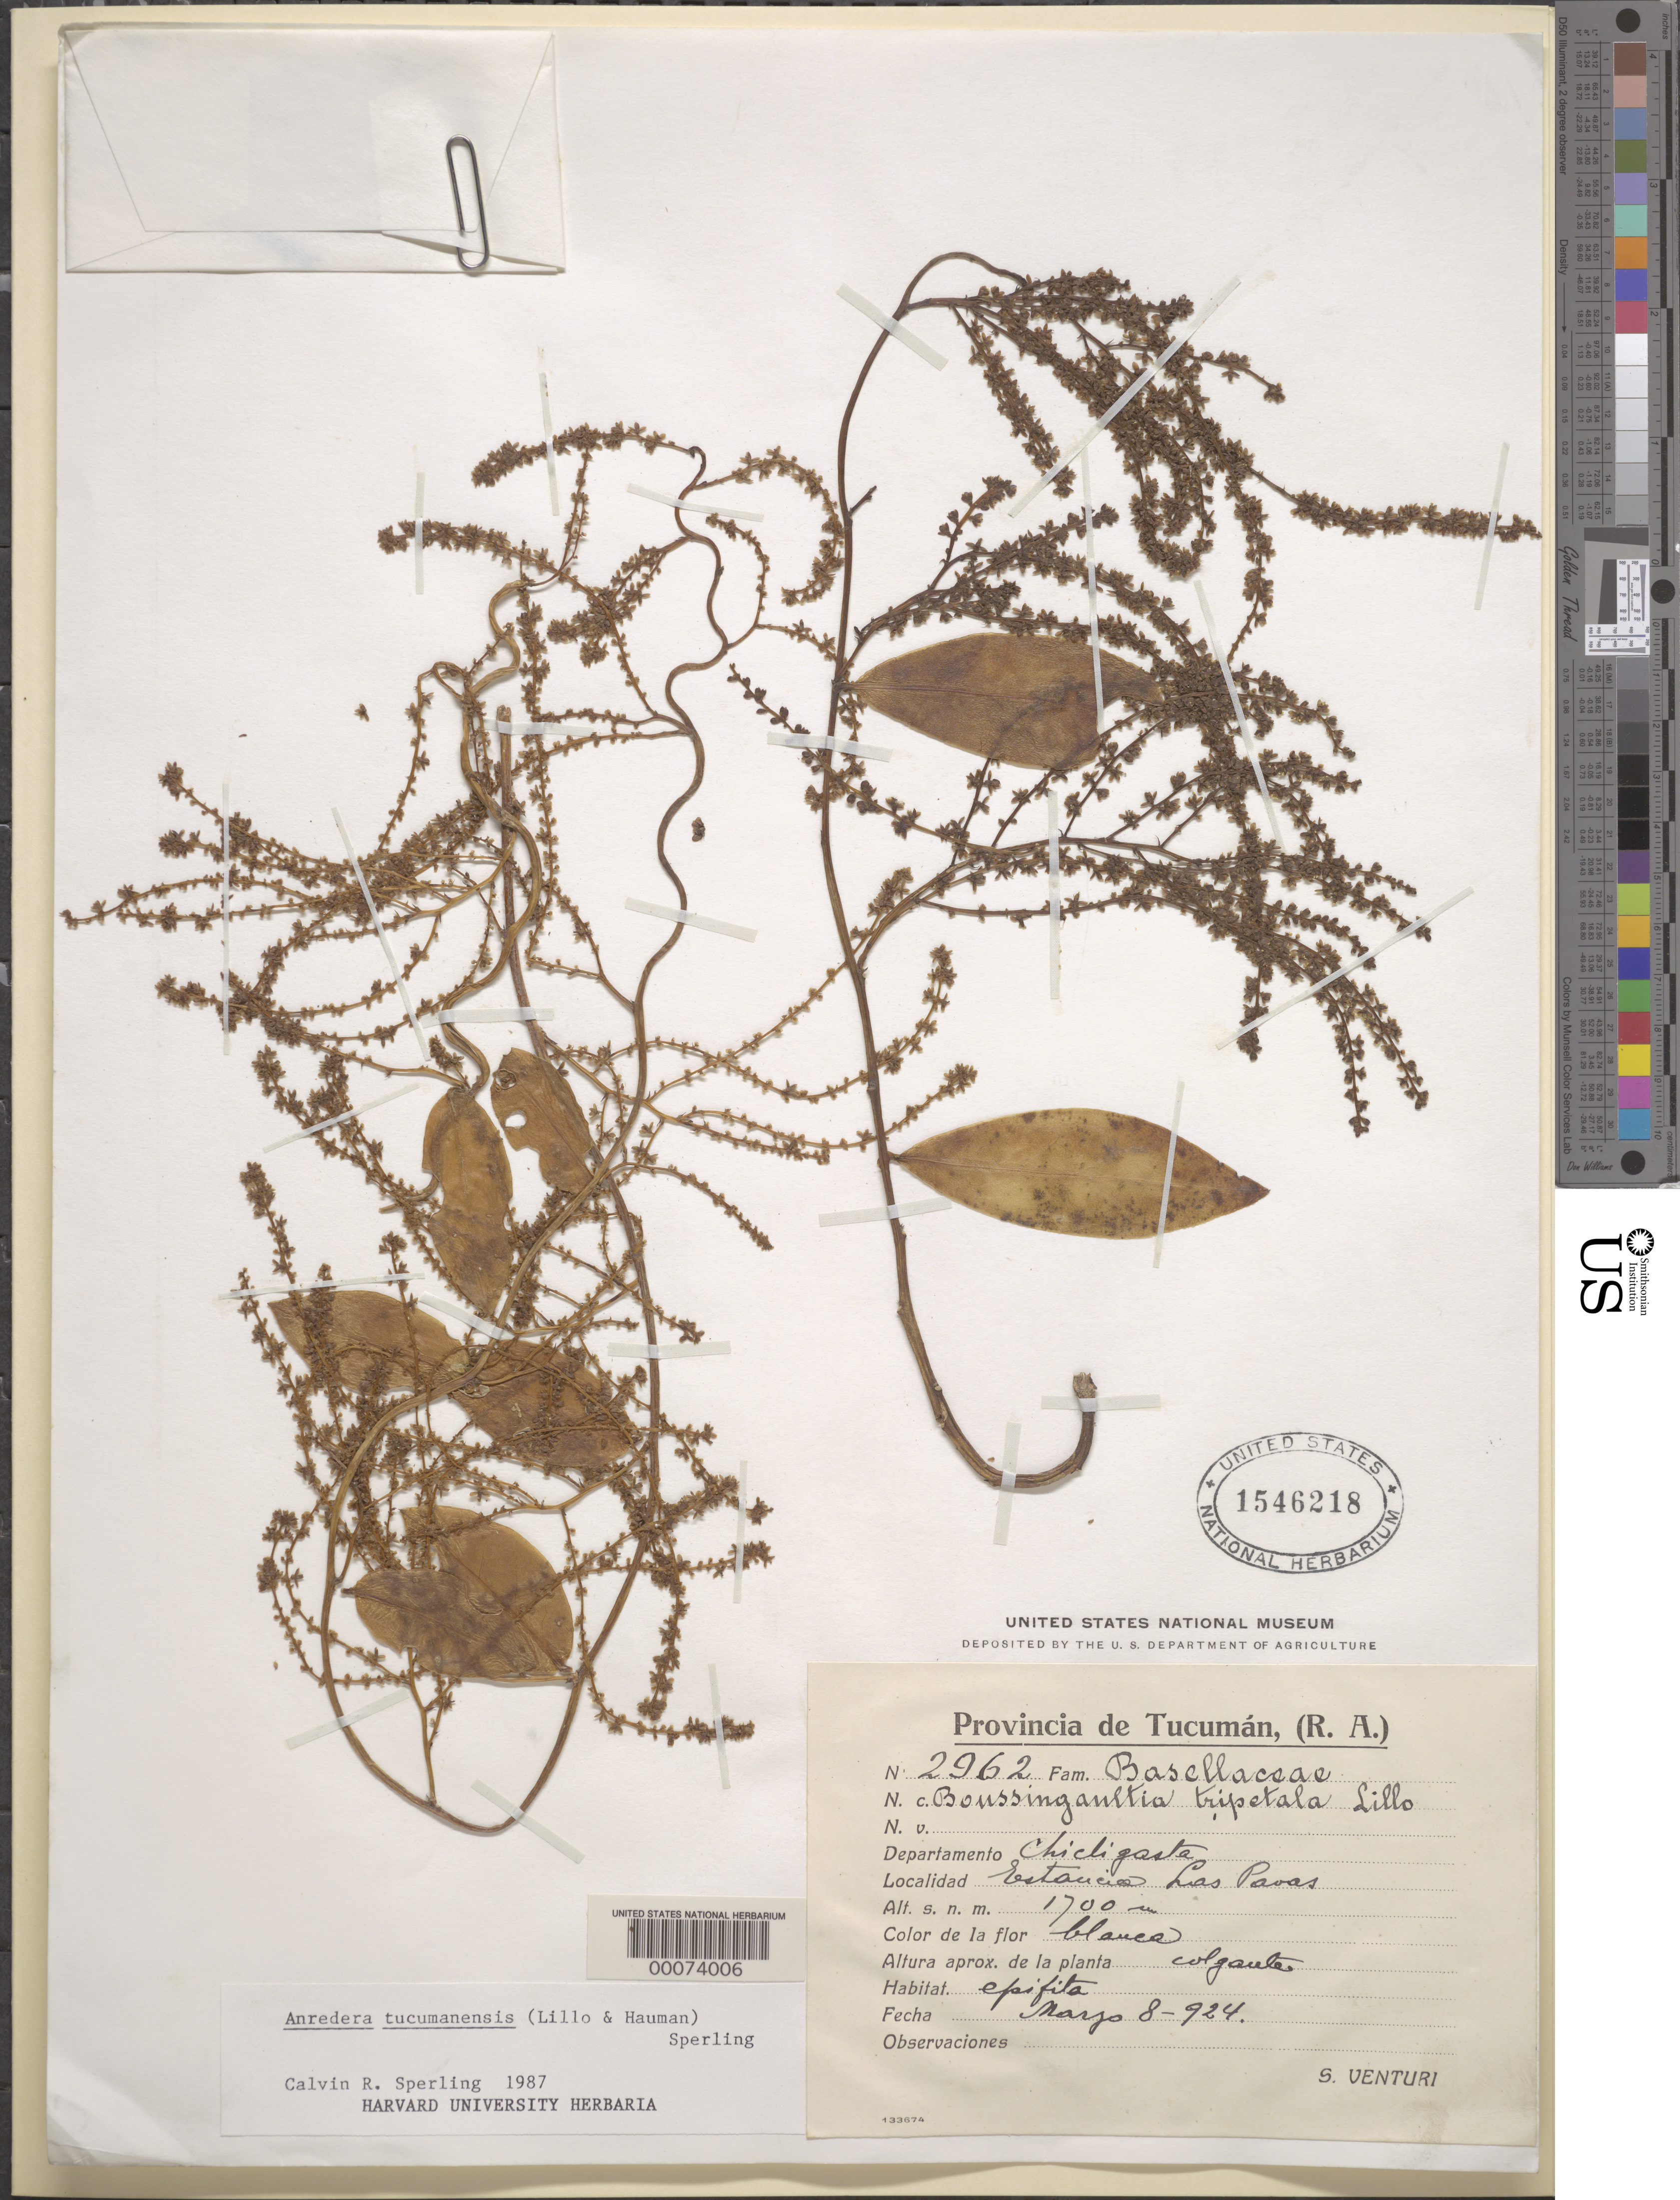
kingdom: Plantae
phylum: Tracheophyta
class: Magnoliopsida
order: Caryophyllales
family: Basellaceae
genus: Anredera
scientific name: Anredera tucumanensis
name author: (Lillo & Hauman) Sperling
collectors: S. Venturi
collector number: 2962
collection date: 1924-03-08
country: Argentina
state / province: Tucuman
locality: Departamento Chicligasta. Estancia Las Pavas.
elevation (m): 1700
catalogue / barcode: US 1546218